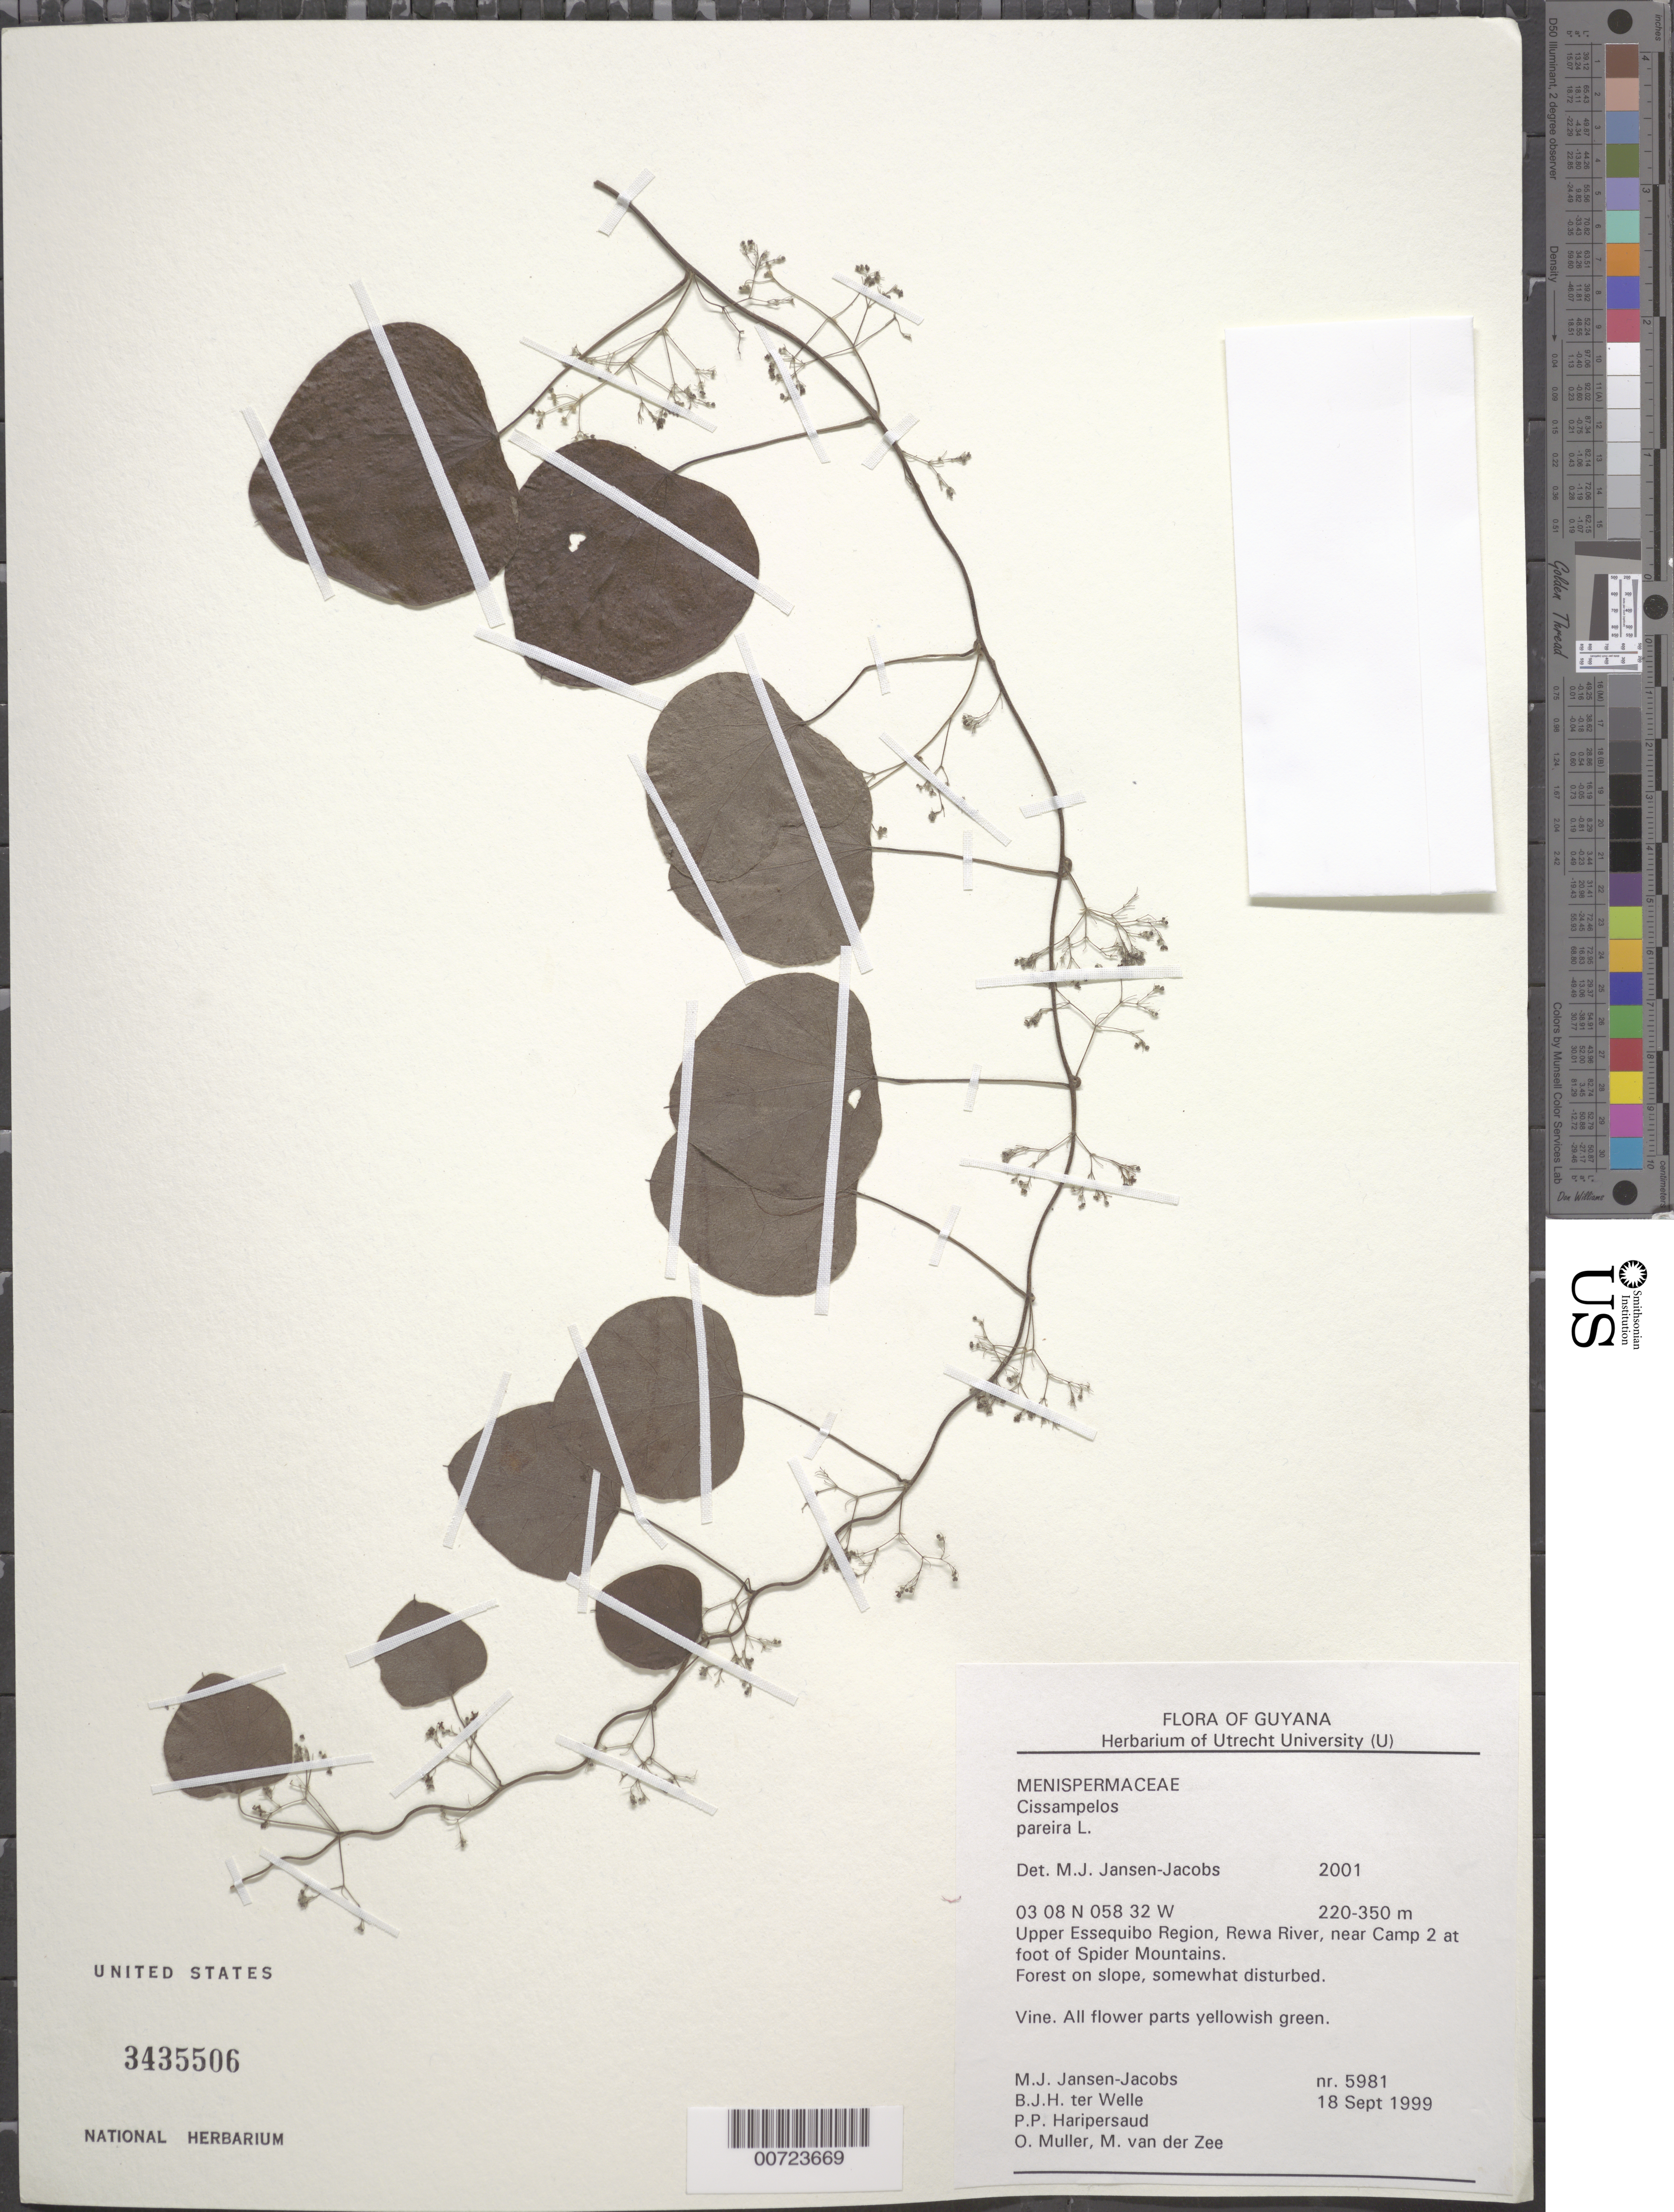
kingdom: Plantae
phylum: Tracheophyta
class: Magnoliopsida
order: Ranunculales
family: Menispermaceae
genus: Cissampelos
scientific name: Cissampelos pareira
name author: L.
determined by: Jansen-Jacobs, M. J., (U), Nationaal Herbarium Nederland, Utrecht University branch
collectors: M. J. Jansen-Jacobs, B. Welle, P. Haripersaud, O. Muller & M. van der Zee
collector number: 5981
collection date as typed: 18-Sep-99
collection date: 1999-09-18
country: Guyana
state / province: U. Takutu-U. Essequibo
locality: Rewa River, at foot of Spider Mts., near camp 2, Upper Essequibo Region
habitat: Forest on slope, somewhat disturbed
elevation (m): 220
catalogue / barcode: US 3435506